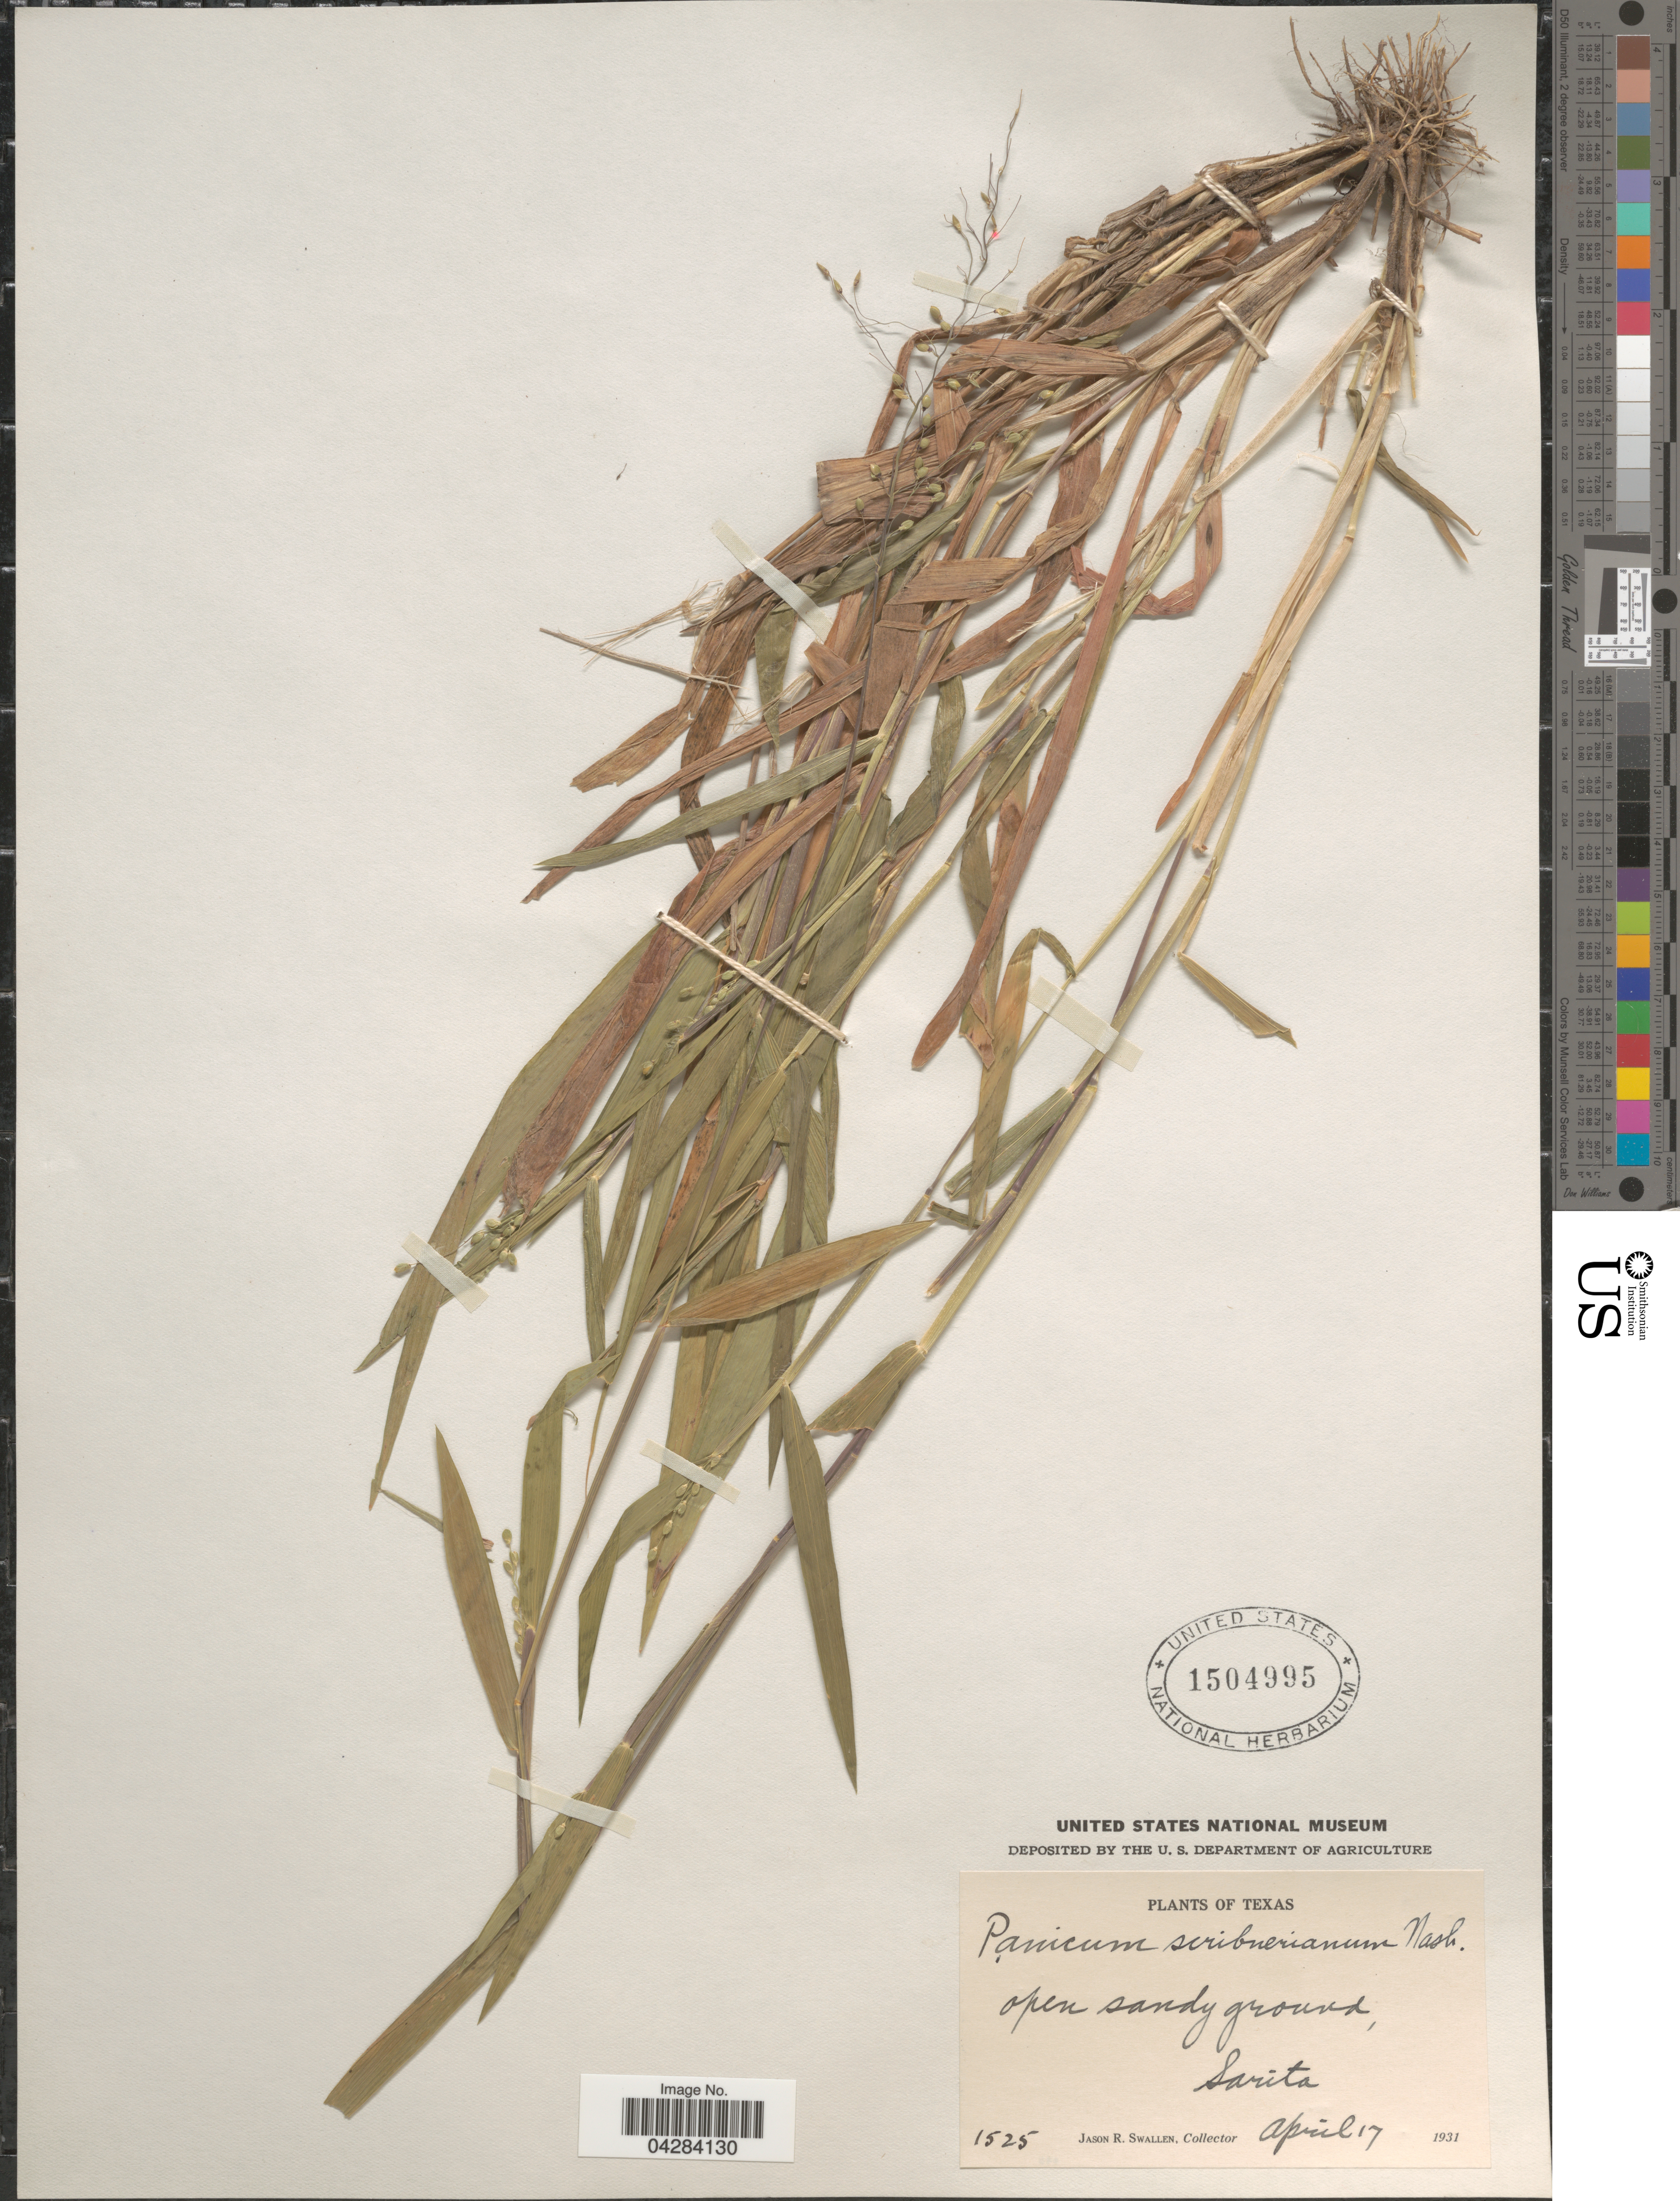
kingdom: Plantae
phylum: Tracheophyta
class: Liliopsida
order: Poales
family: Poaceae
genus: Dichanthelium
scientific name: Dichanthelium oligosanthes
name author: (Schult.) Gould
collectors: J. R. Swallen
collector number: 1525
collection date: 1931-04-17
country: United States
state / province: Texas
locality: Open sandy ground, Sarita.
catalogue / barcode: US 1504995